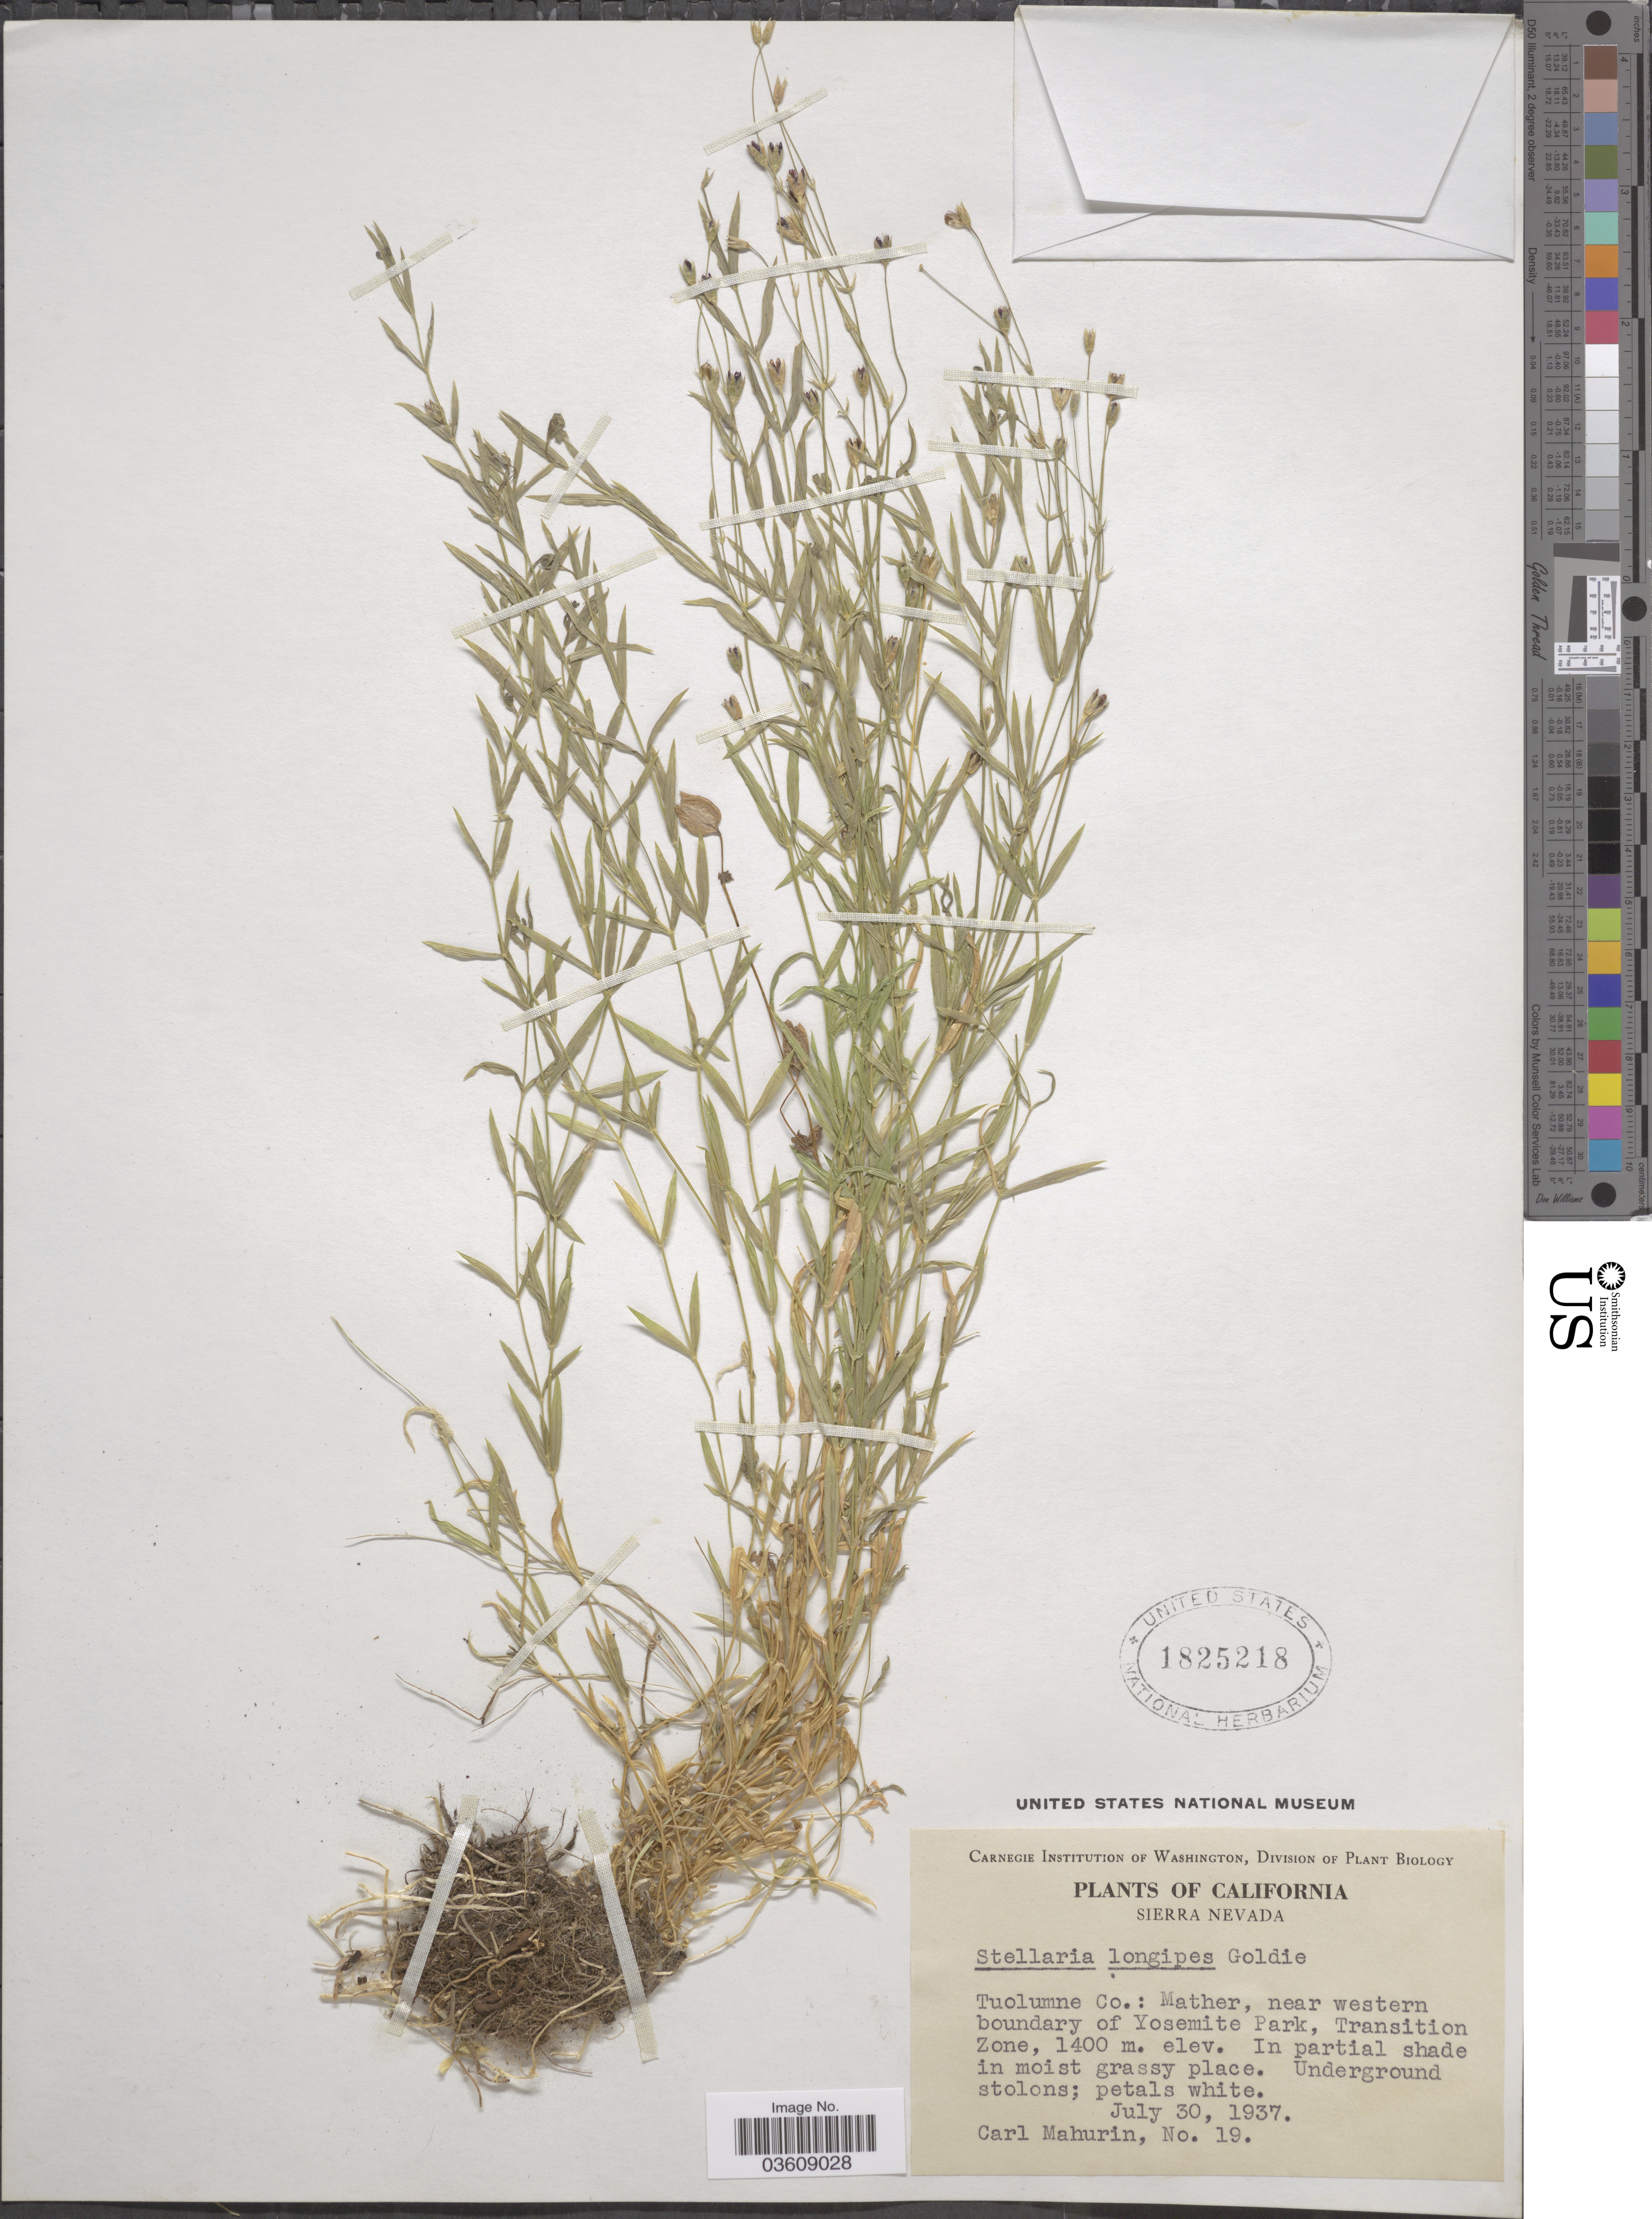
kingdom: Plantae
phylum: Tracheophyta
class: Magnoliopsida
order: Caryophyllales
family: Caryophyllaceae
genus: Stellaria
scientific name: Stellaria longipes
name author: Goldie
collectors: C. Mahurin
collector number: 19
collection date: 1937-07-30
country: United States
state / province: California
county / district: Tuolumne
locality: Sierra Nevada. Tuolumne Co.: Mather, near western boundary of Yosemite Park, Transition Zone.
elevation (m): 1400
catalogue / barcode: US 1825218